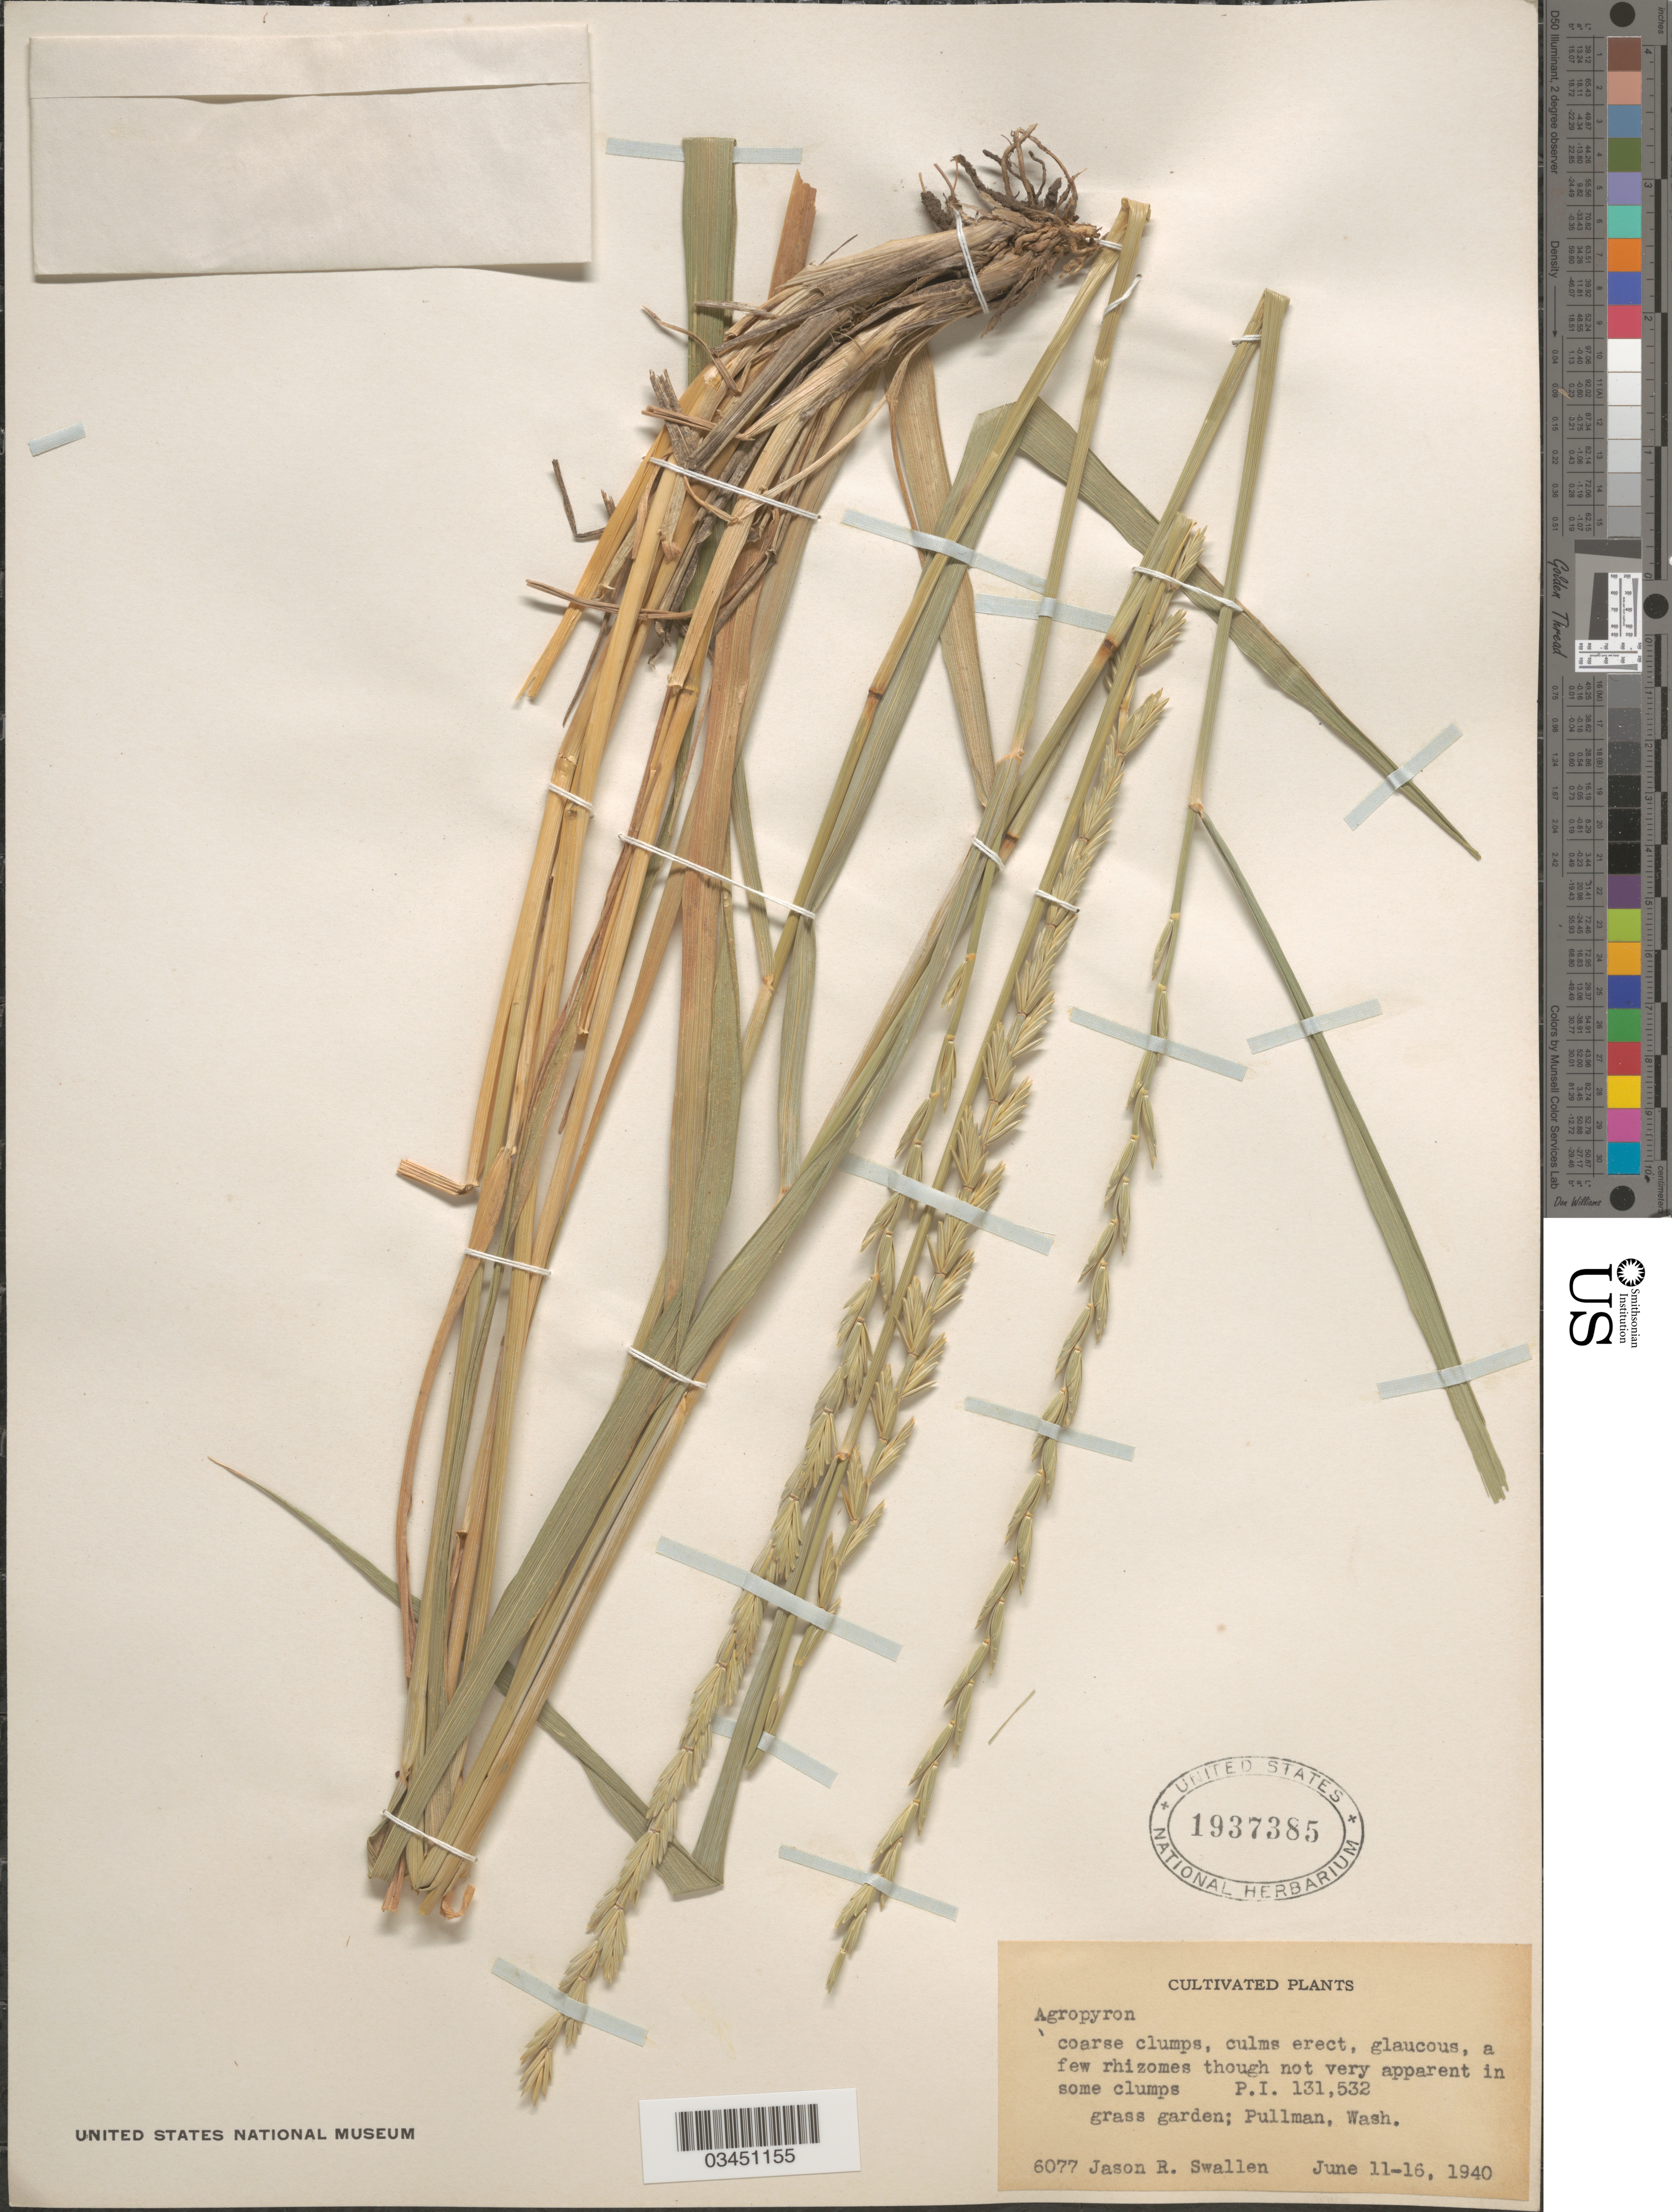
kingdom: Plantae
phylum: Tracheophyta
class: Liliopsida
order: Poales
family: Poaceae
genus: Elymus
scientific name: Elymus sp.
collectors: J. R. Swallen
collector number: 6077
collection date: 1940-06-11/1940-06-16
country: United States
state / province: Washington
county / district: Whitman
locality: Grass garden; Pullman.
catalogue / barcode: US 1937385